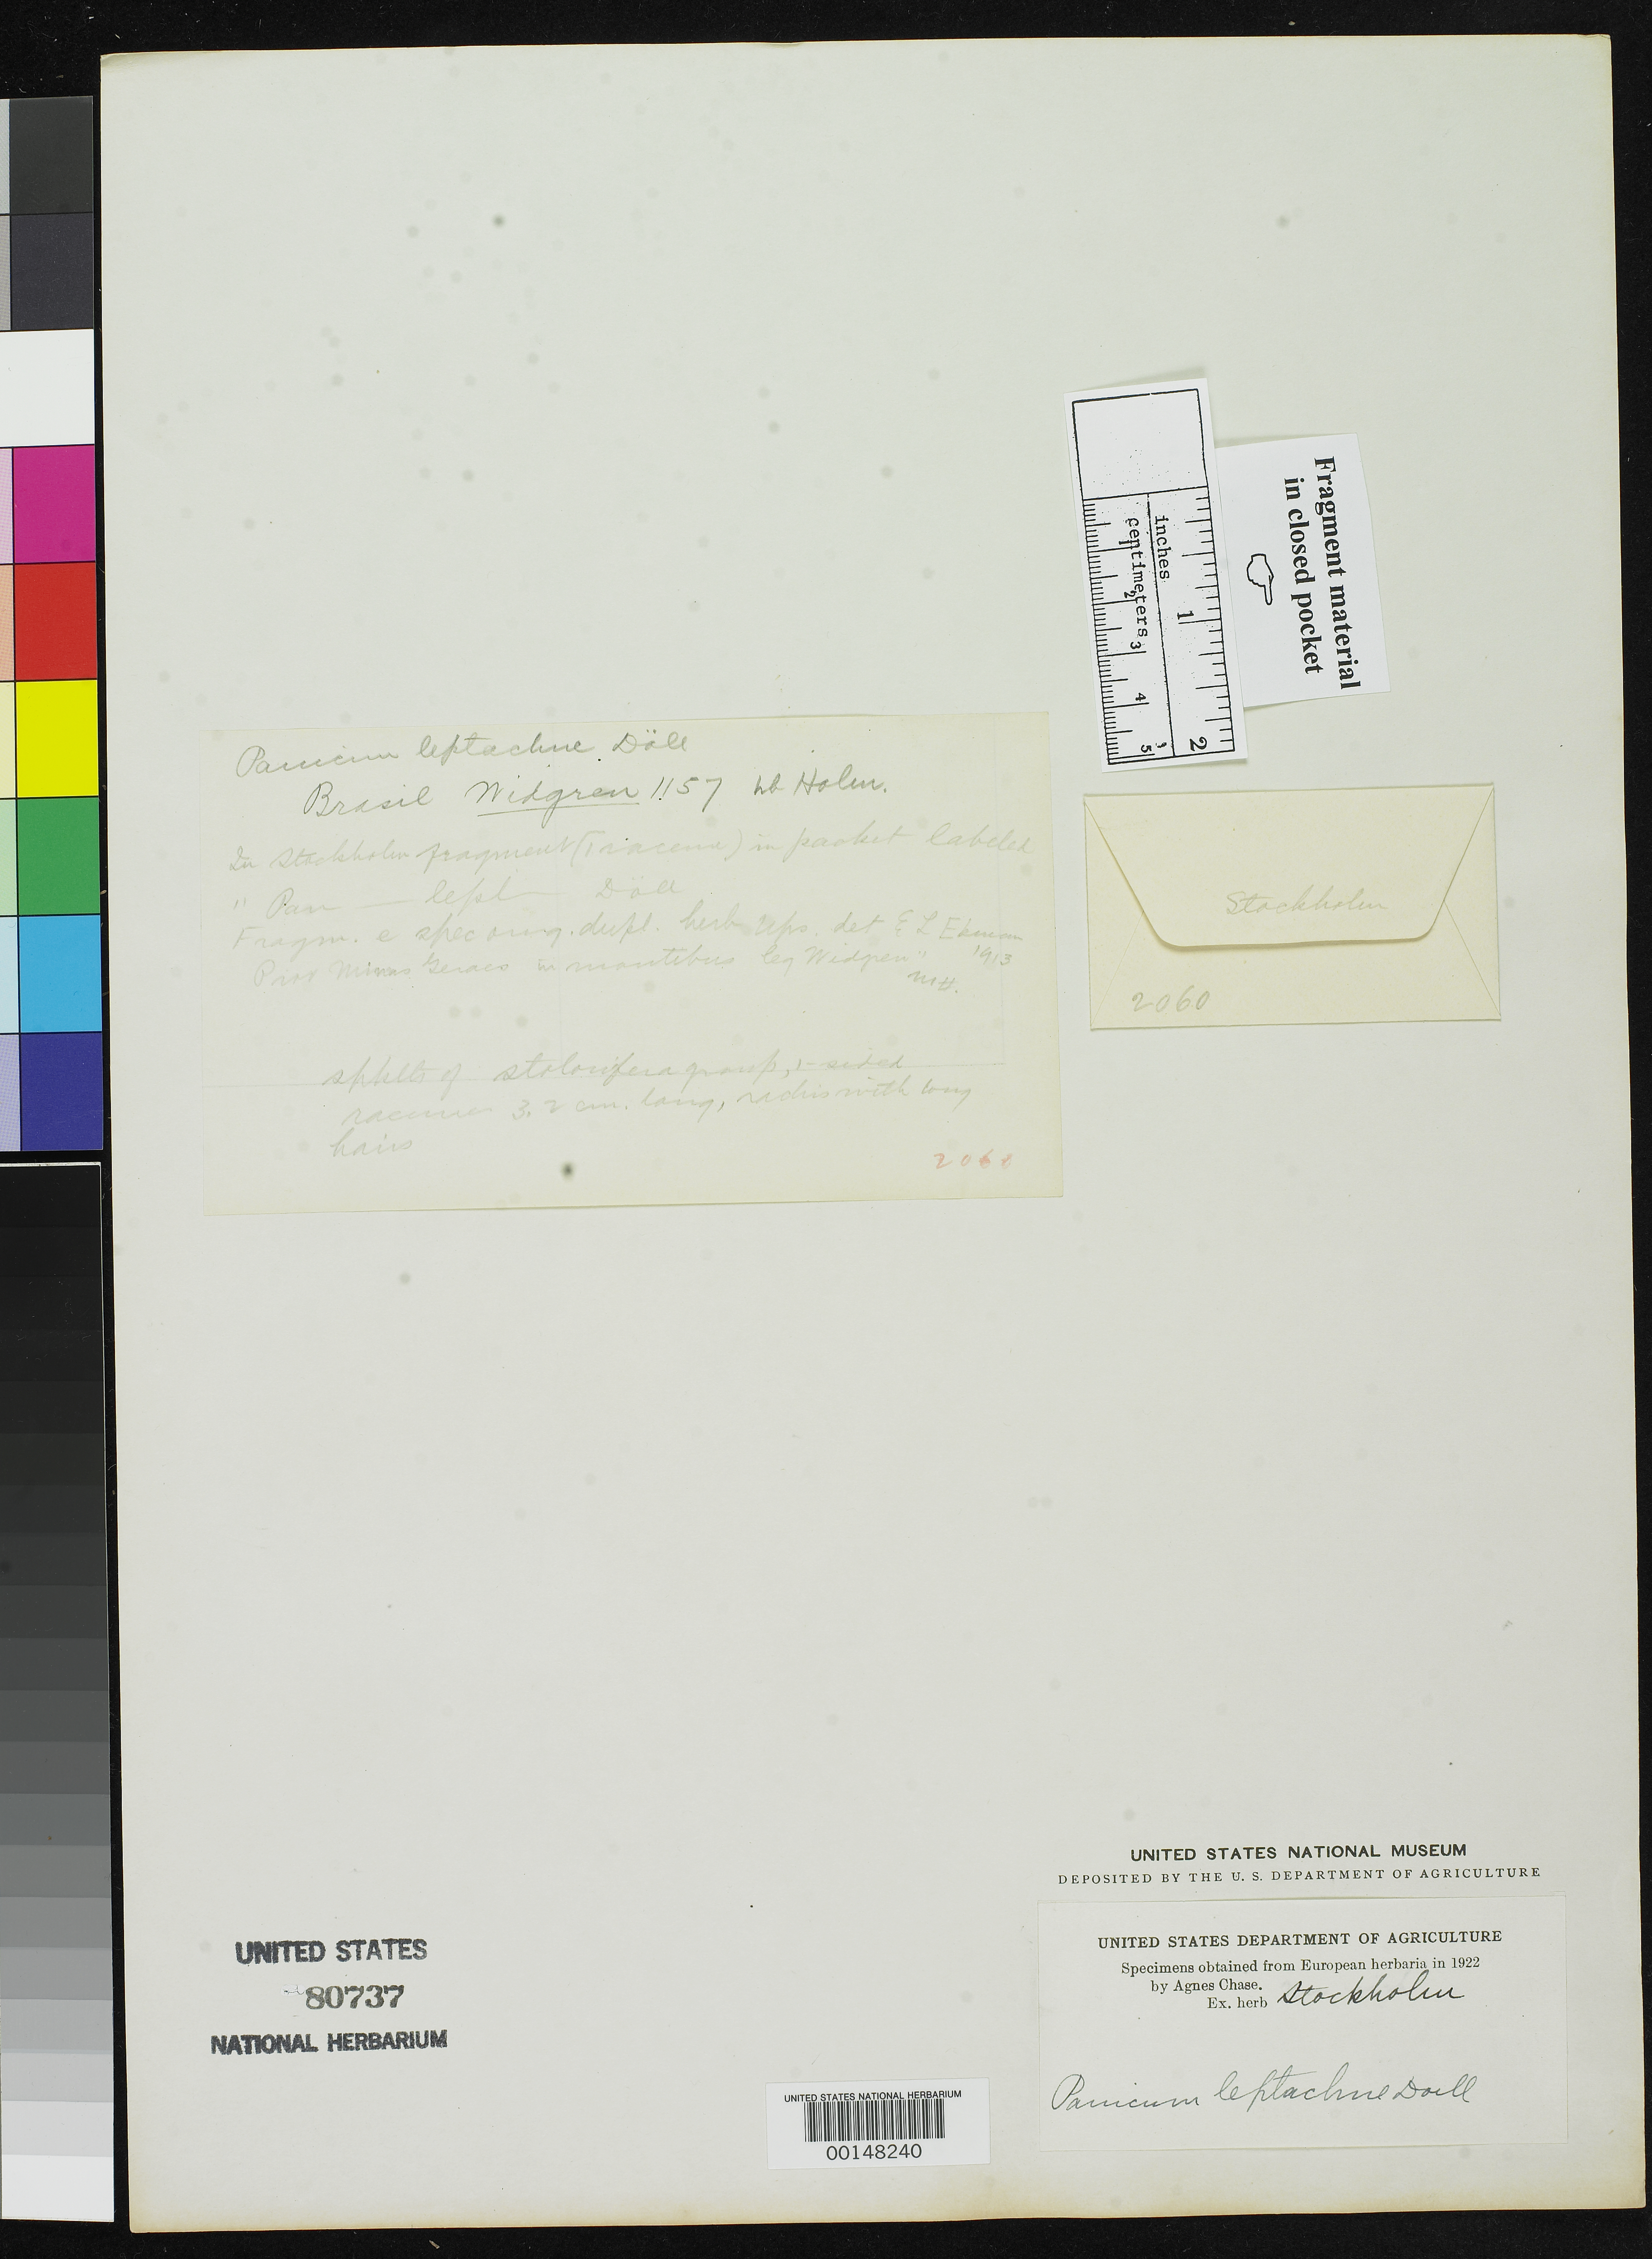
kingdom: Plantae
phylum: Tracheophyta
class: Liliopsida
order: Poales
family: Poaceae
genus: Panicum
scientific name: Panicum leptachne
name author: Döll in Mart.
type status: Type Fragment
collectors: J. Widgren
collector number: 1157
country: Brazil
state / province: Minas Gerais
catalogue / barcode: US 80737